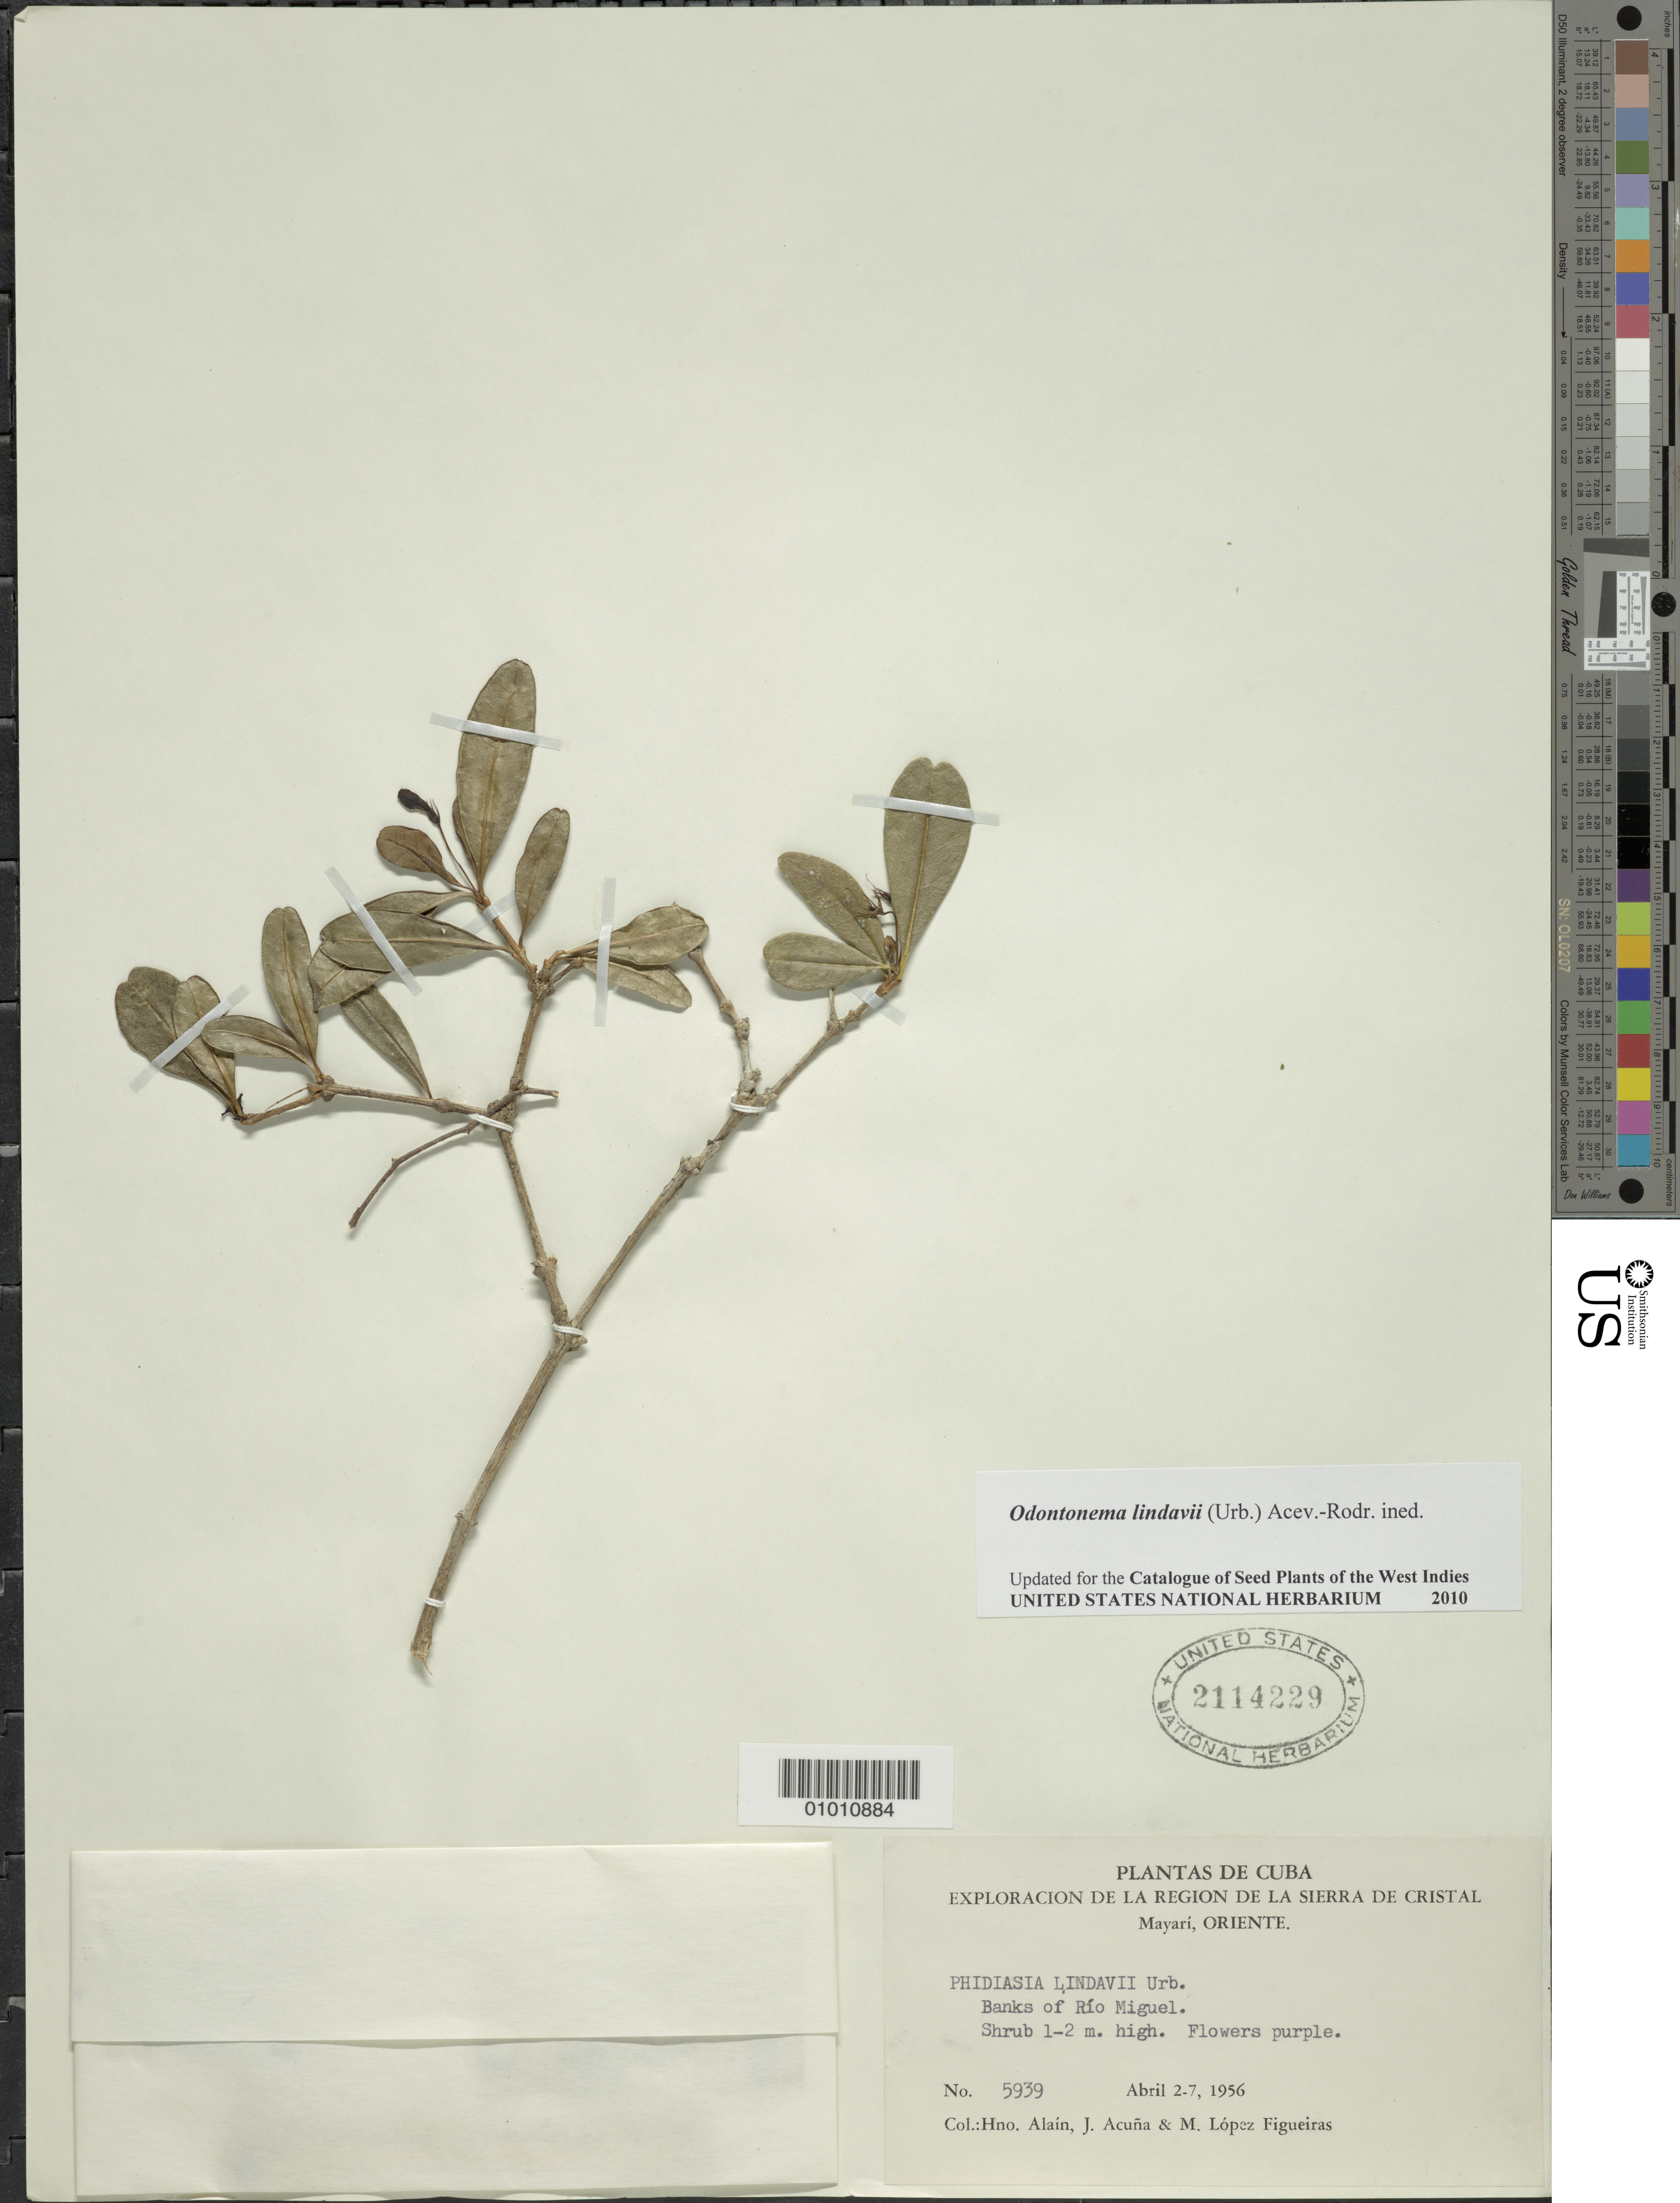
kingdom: Plantae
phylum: Tracheophyta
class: Magnoliopsida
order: Lamiales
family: Acanthaceae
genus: Odontonema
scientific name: Odontonema lindavii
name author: (Urb.) Acev.-Rodr.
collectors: A. H. Liogier, J. Acuña & M. López Figueiras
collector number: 5939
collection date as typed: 02 Apr 1956 to 07 Apr 1956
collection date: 1956-04-02/1956-04-07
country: Cuba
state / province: Oriente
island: Cuba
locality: Mayarí, Sierra de Cristal region, banks of Río Miguel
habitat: Banks of río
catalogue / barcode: US 2114229